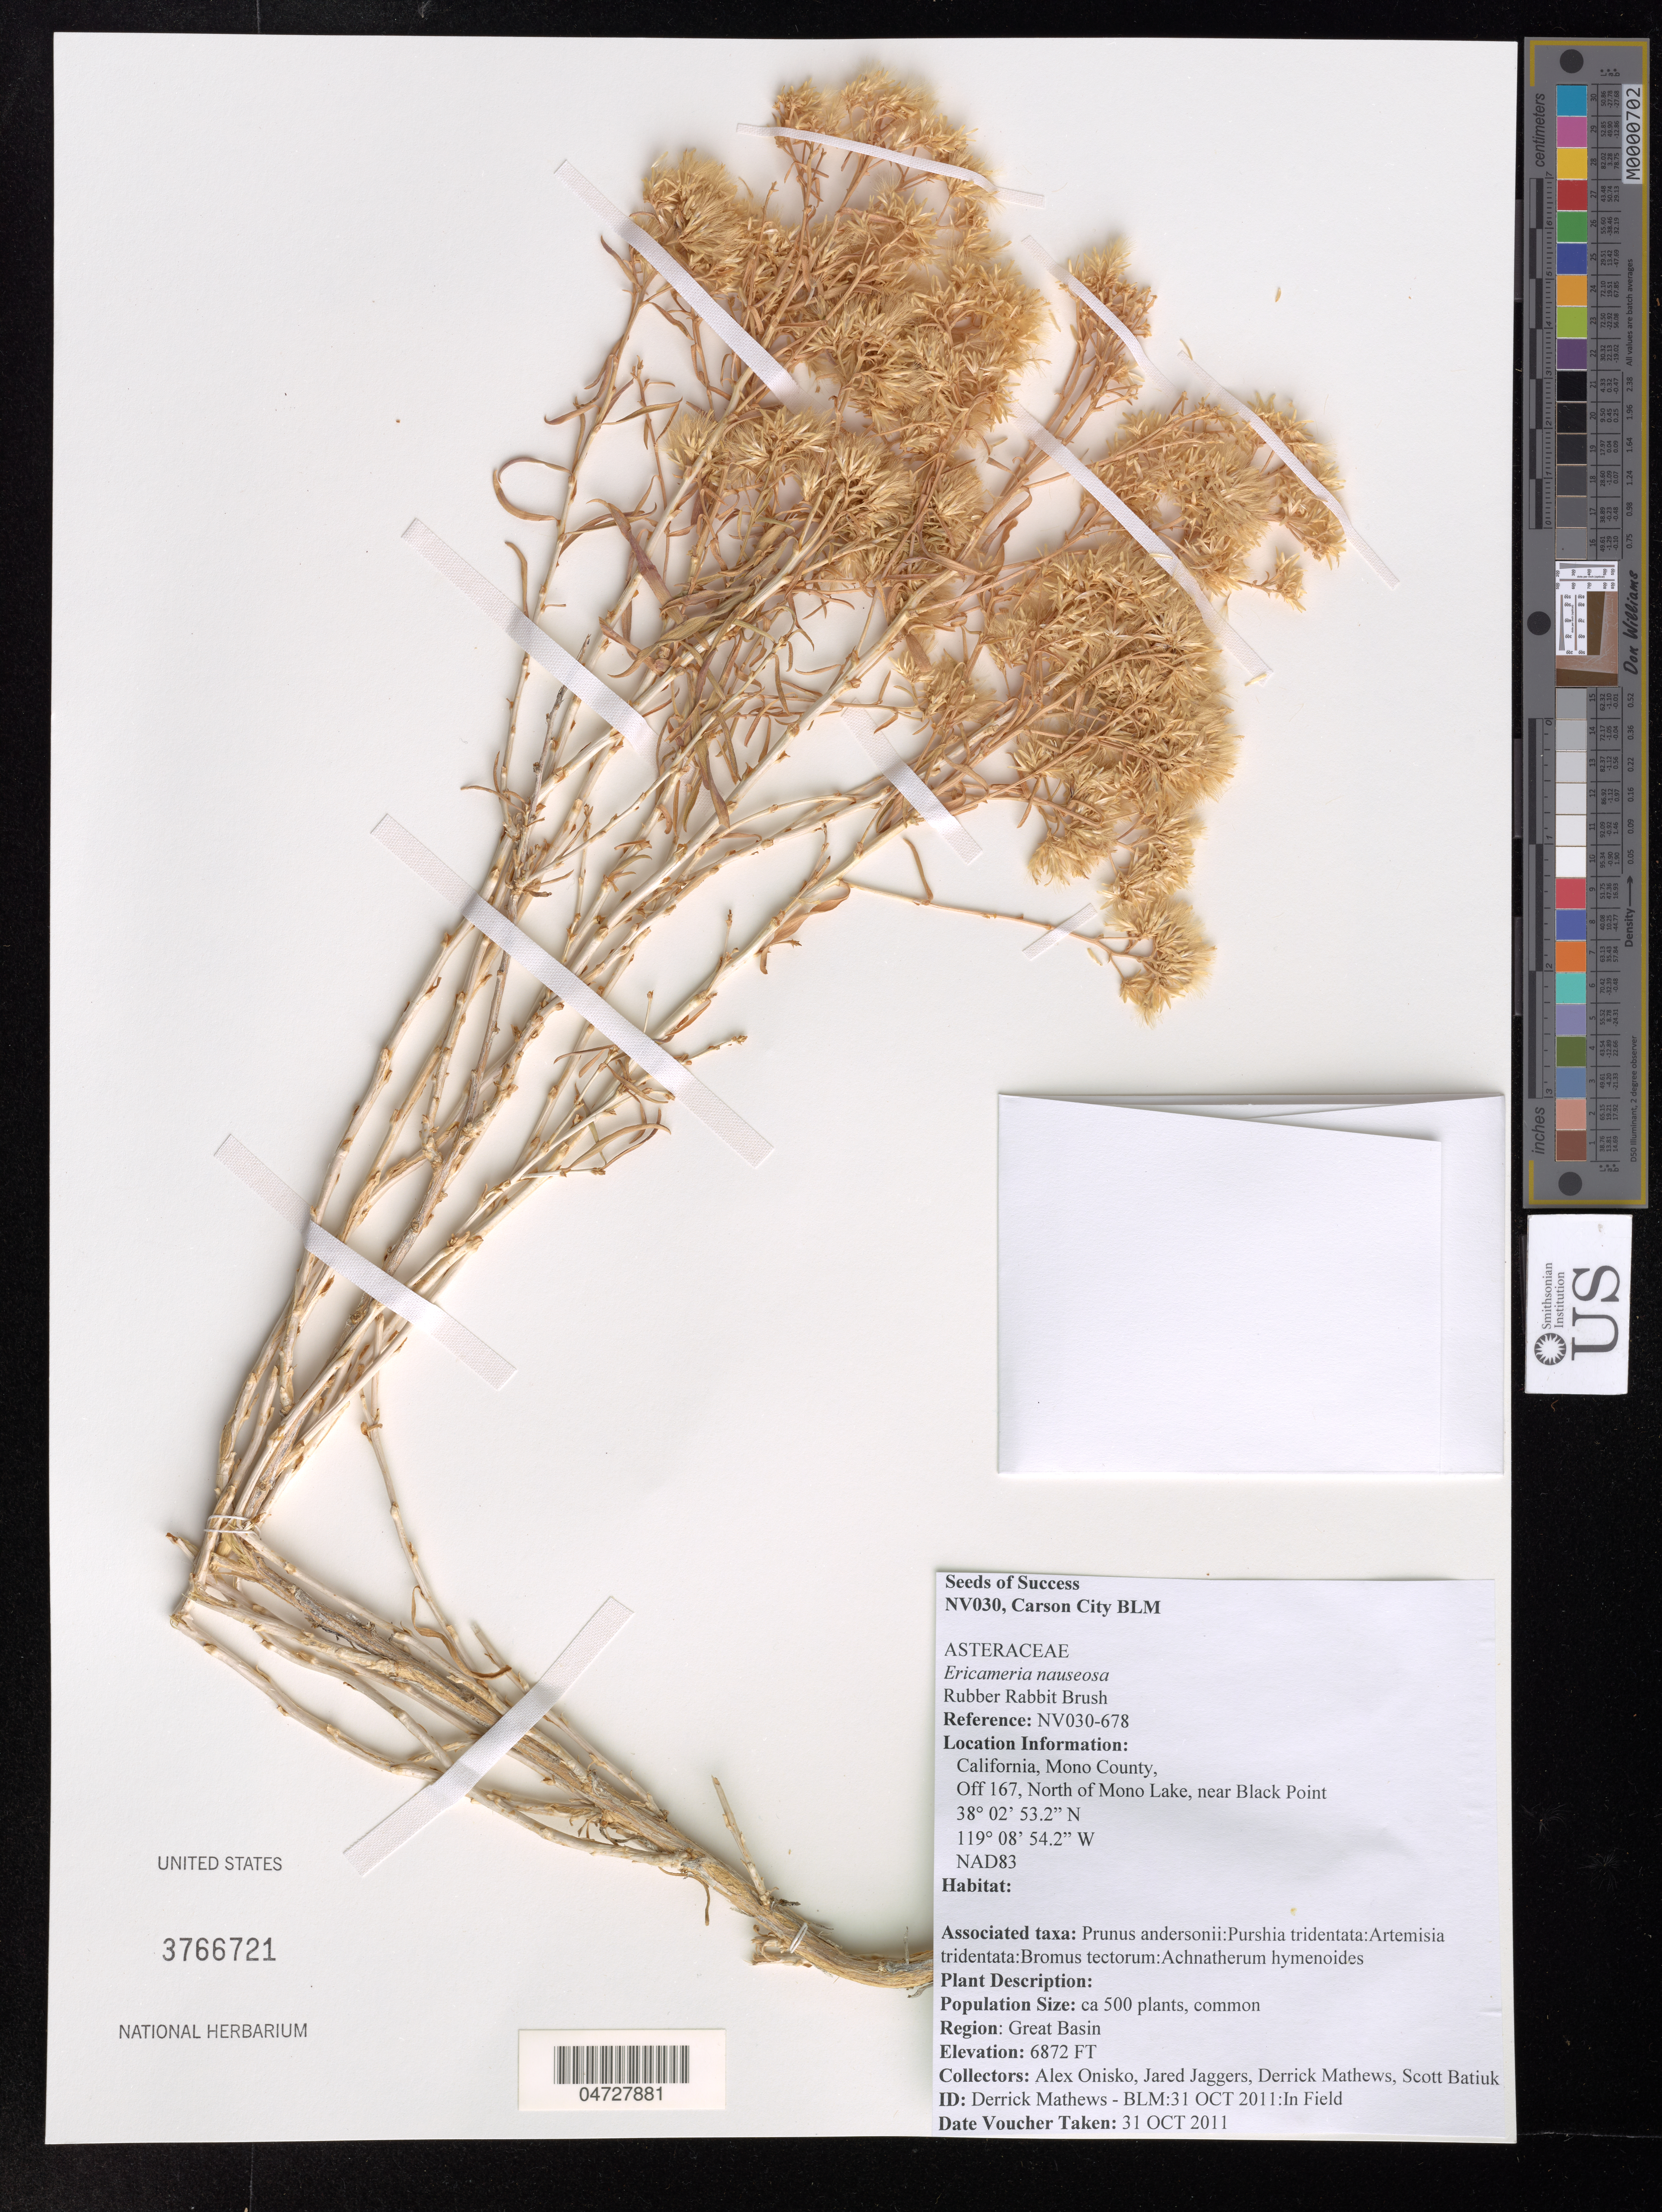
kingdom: Plantae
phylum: Tracheophyta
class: Magnoliopsida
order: Asterales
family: Asteraceae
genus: Ericameria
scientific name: Ericameria nauseosa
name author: (Pall. ex Pursh) G.L. Nesom & G.I. Baird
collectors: A. Onisko, J. Jaggers, D. Mathews & S. Batiuk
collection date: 2011-10-31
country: United States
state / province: California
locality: Mono County, Off 167, North of Mono Lake, near Black Point, Great Basin.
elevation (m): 2095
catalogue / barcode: US 3766721